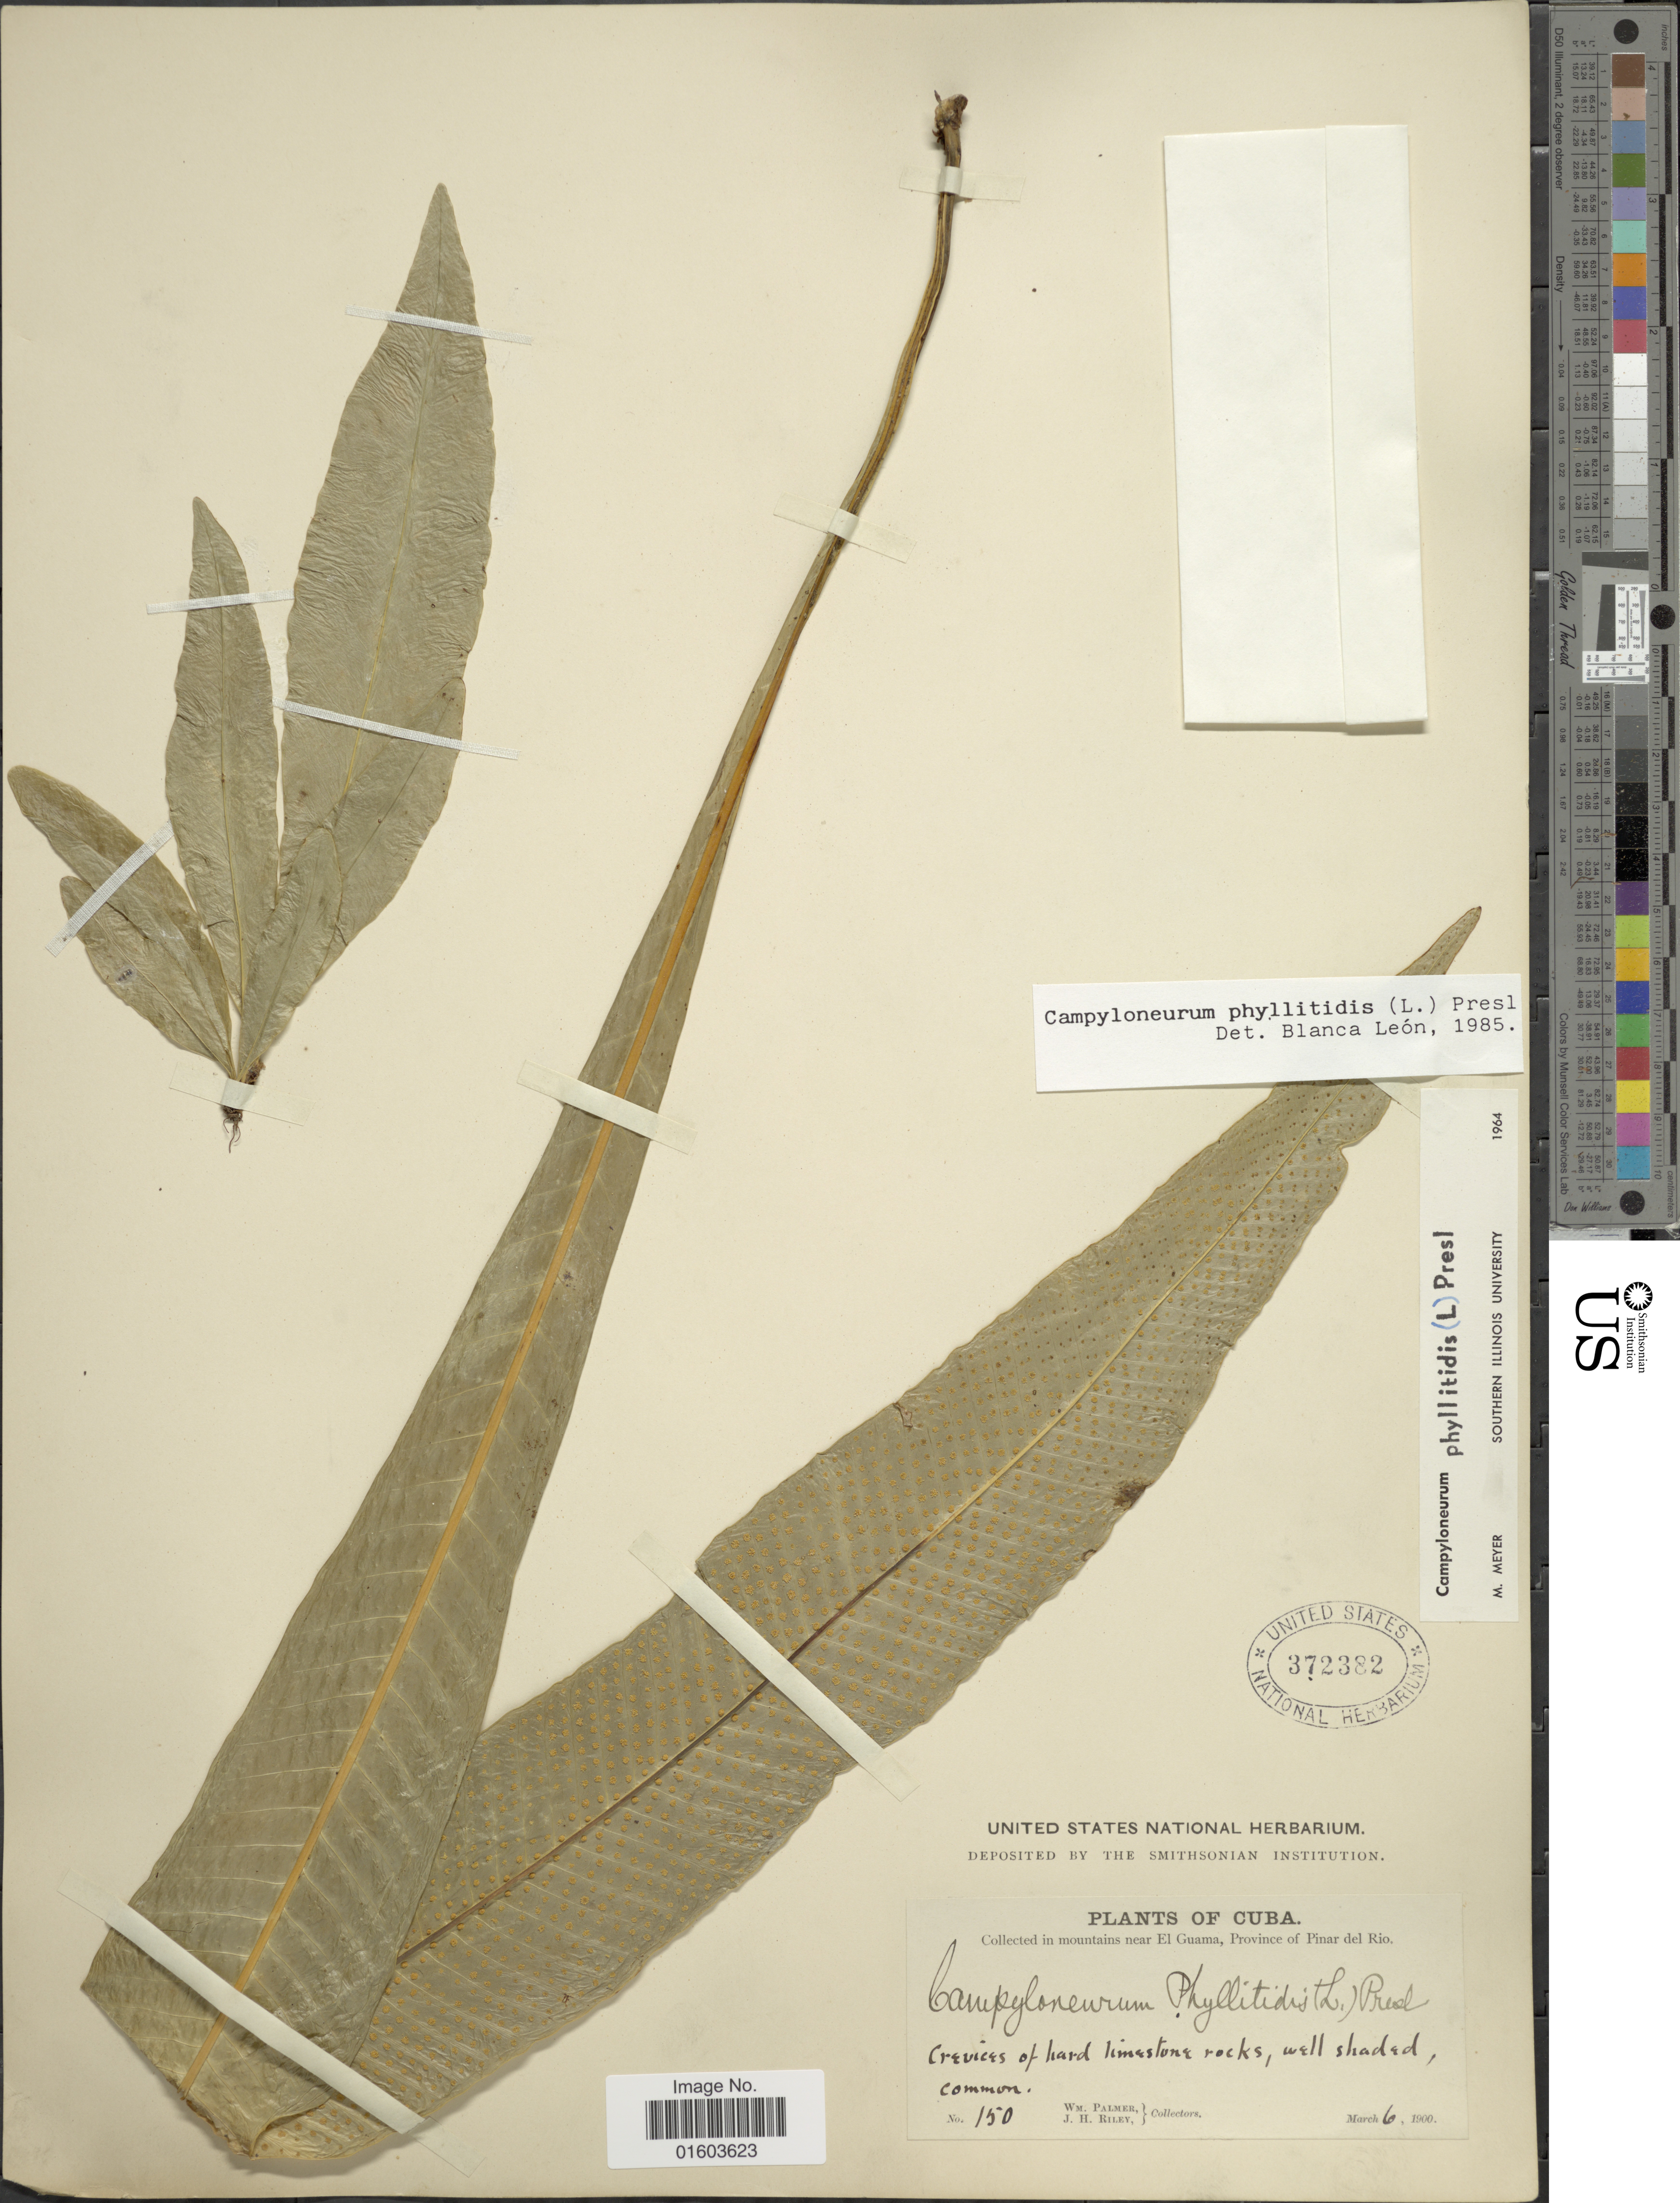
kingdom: Plantae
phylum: Tracheophyta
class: Polypodiopsida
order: Polypodiales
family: Polypodiaceae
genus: Campyloneurum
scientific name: Campyloneurum phyllitidis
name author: (L.) C. Presl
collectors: W. Palmer & J. H. Riley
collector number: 150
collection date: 1900-03-06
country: Cuba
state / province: Pinar del Río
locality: In Mountains near El Guama, Province of Pinar del Rio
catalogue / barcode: US 372382